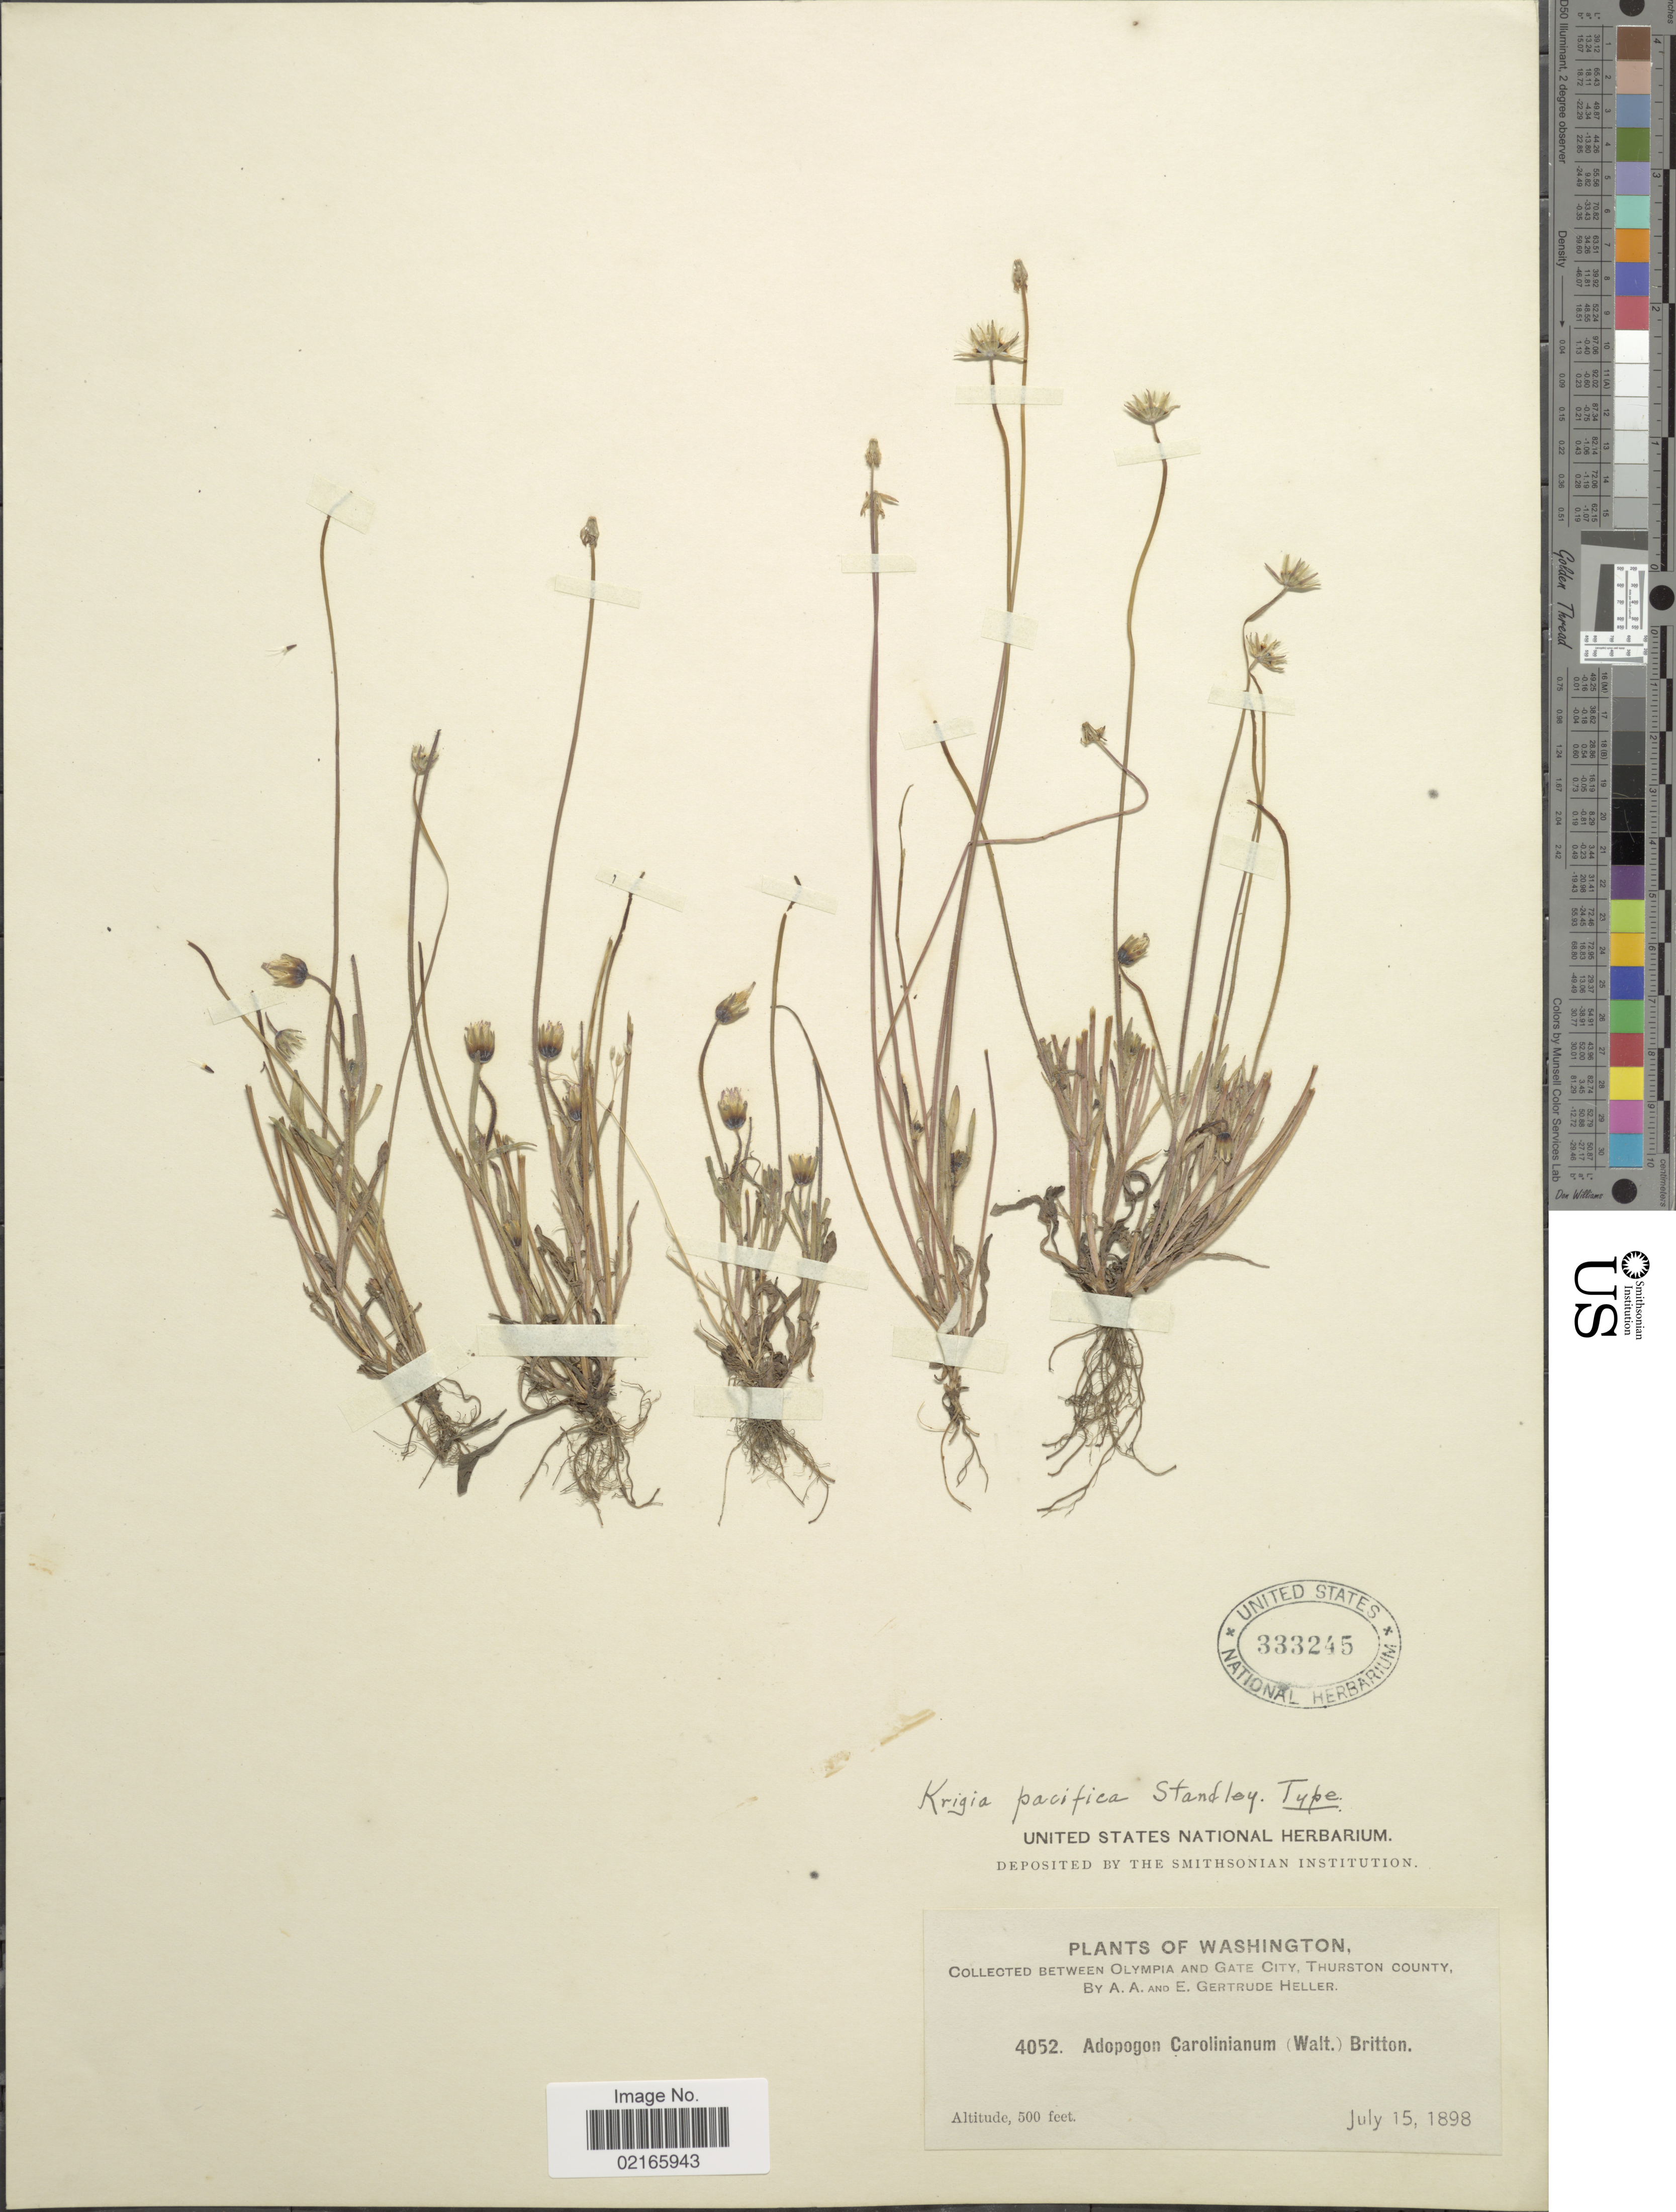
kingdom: Plantae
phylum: Tracheophyta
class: Magnoliopsida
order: Asterales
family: Asteraceae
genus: Krigia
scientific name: Krigia virginica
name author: (L.) Willd.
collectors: A. A. Heller & E. G. Heller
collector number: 4052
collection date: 1898-07-15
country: United States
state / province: Washington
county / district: Thurston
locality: Between Olympia and Gate City, Thurston County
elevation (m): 152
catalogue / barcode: US 333245